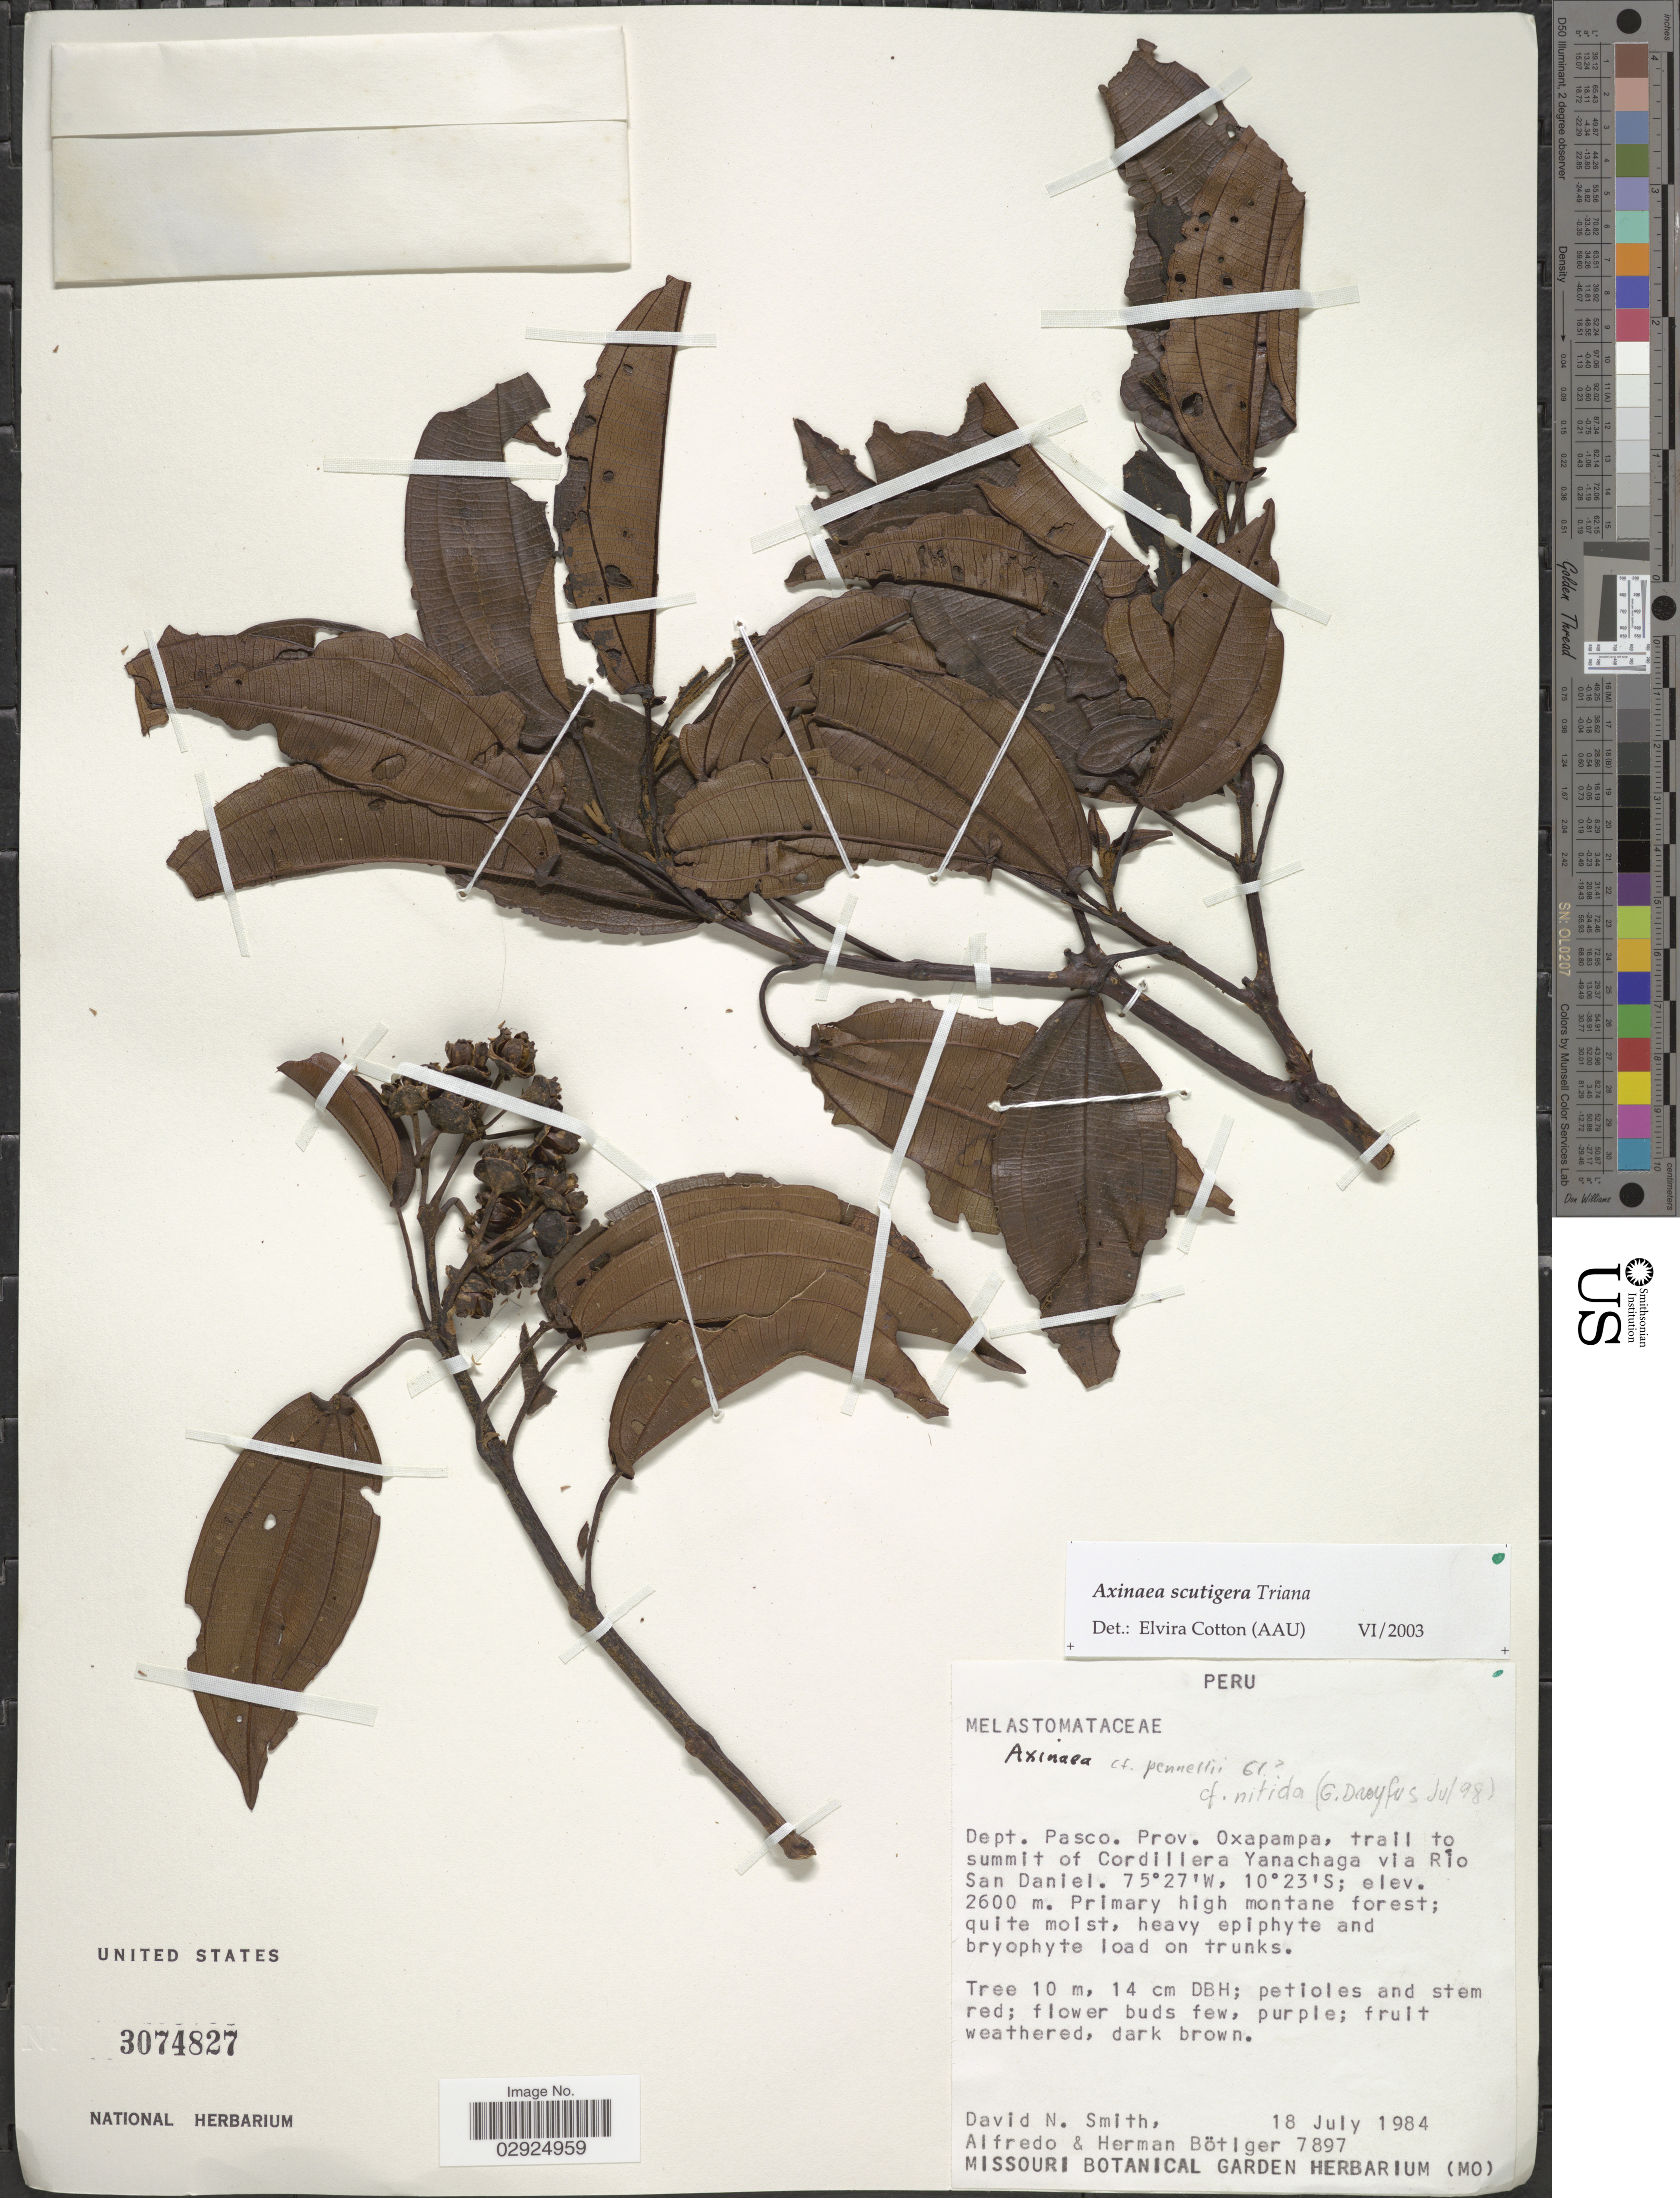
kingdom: Plantae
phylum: Tracheophyta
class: Magnoliopsida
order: Myrtales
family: Melastomataceae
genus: Axinaea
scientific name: Axinaea scutigera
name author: Triana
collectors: D. Smith, A. Bötlger & H. Bötlger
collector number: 7897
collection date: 1984-07-18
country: Peru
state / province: Pasco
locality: Dept. Pasco, Prov. Oxapampa, trail to summit of Cordillera Yanachaga via Río San Daniel.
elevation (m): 2600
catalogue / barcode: US 3074827